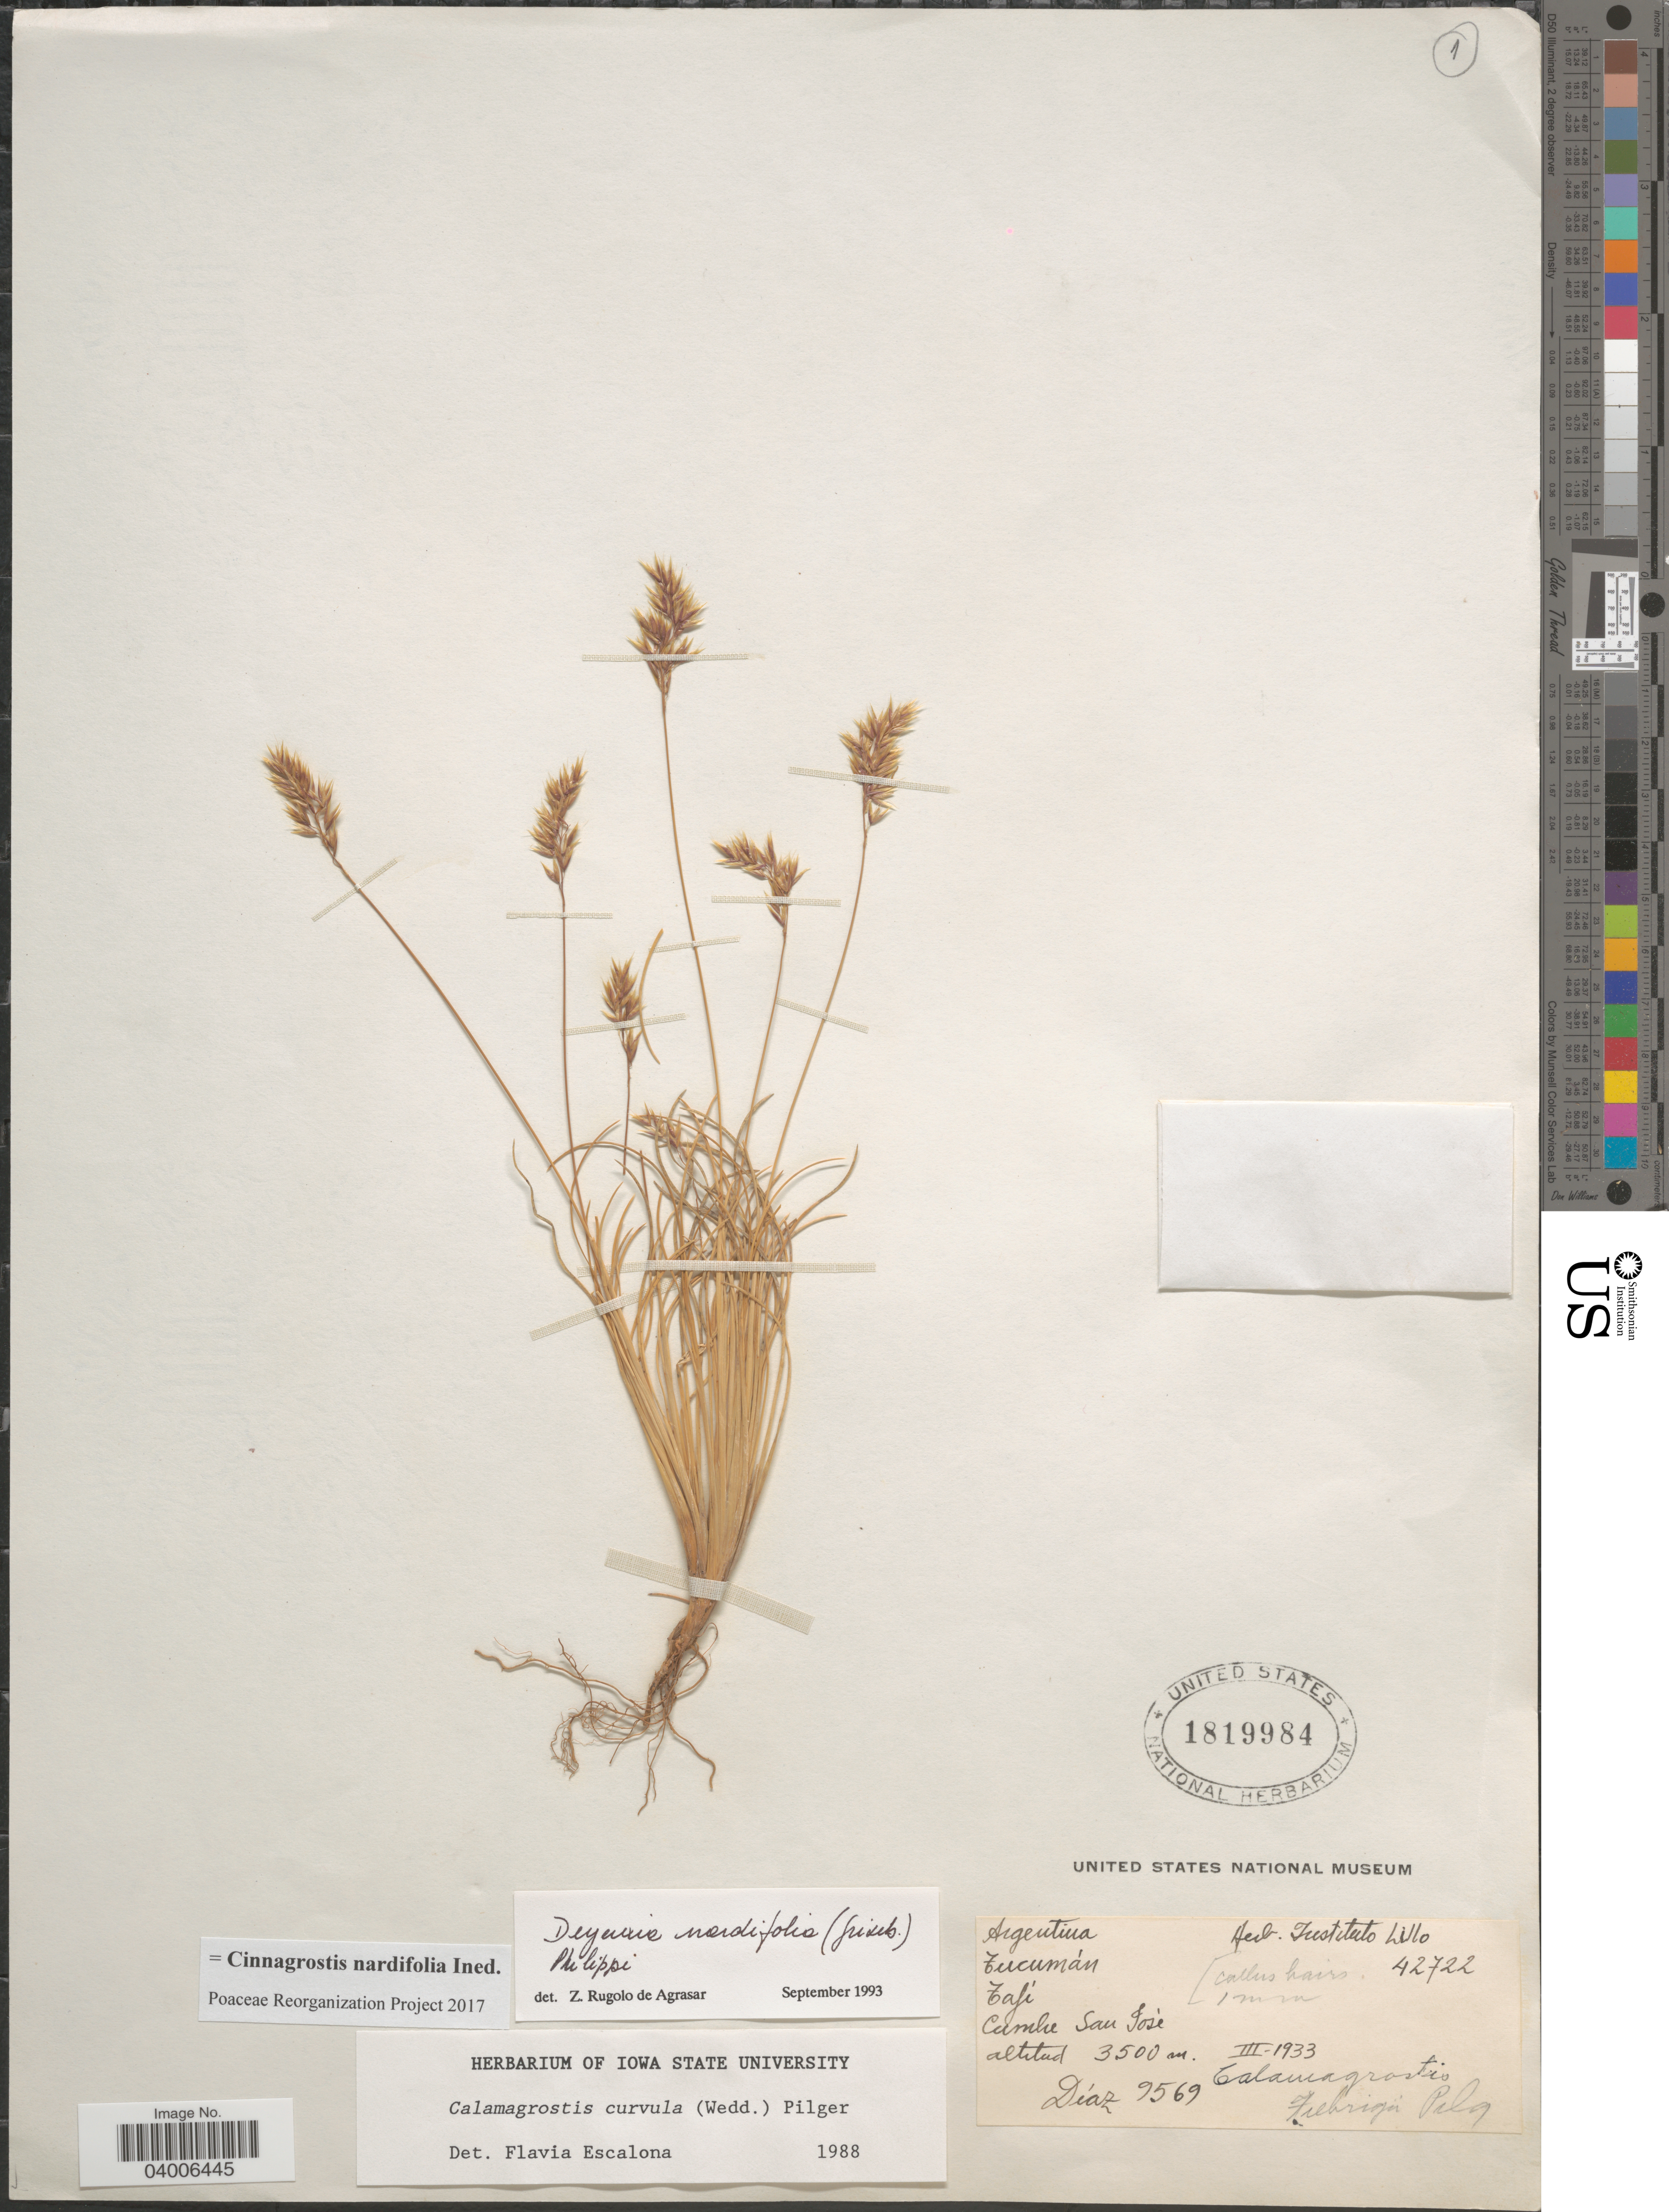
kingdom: Plantae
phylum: Tracheophyta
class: Liliopsida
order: Poales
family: Poaceae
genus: Cinnagrostis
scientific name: Cinnagrostis velutina var. nardifolia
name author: (Griseb.) P.M. Peterson et al.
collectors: Diaz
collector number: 9569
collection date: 1933-03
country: Argentina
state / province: Tucuman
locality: Tafí. Cumbre San José.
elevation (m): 3500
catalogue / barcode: US 1819984